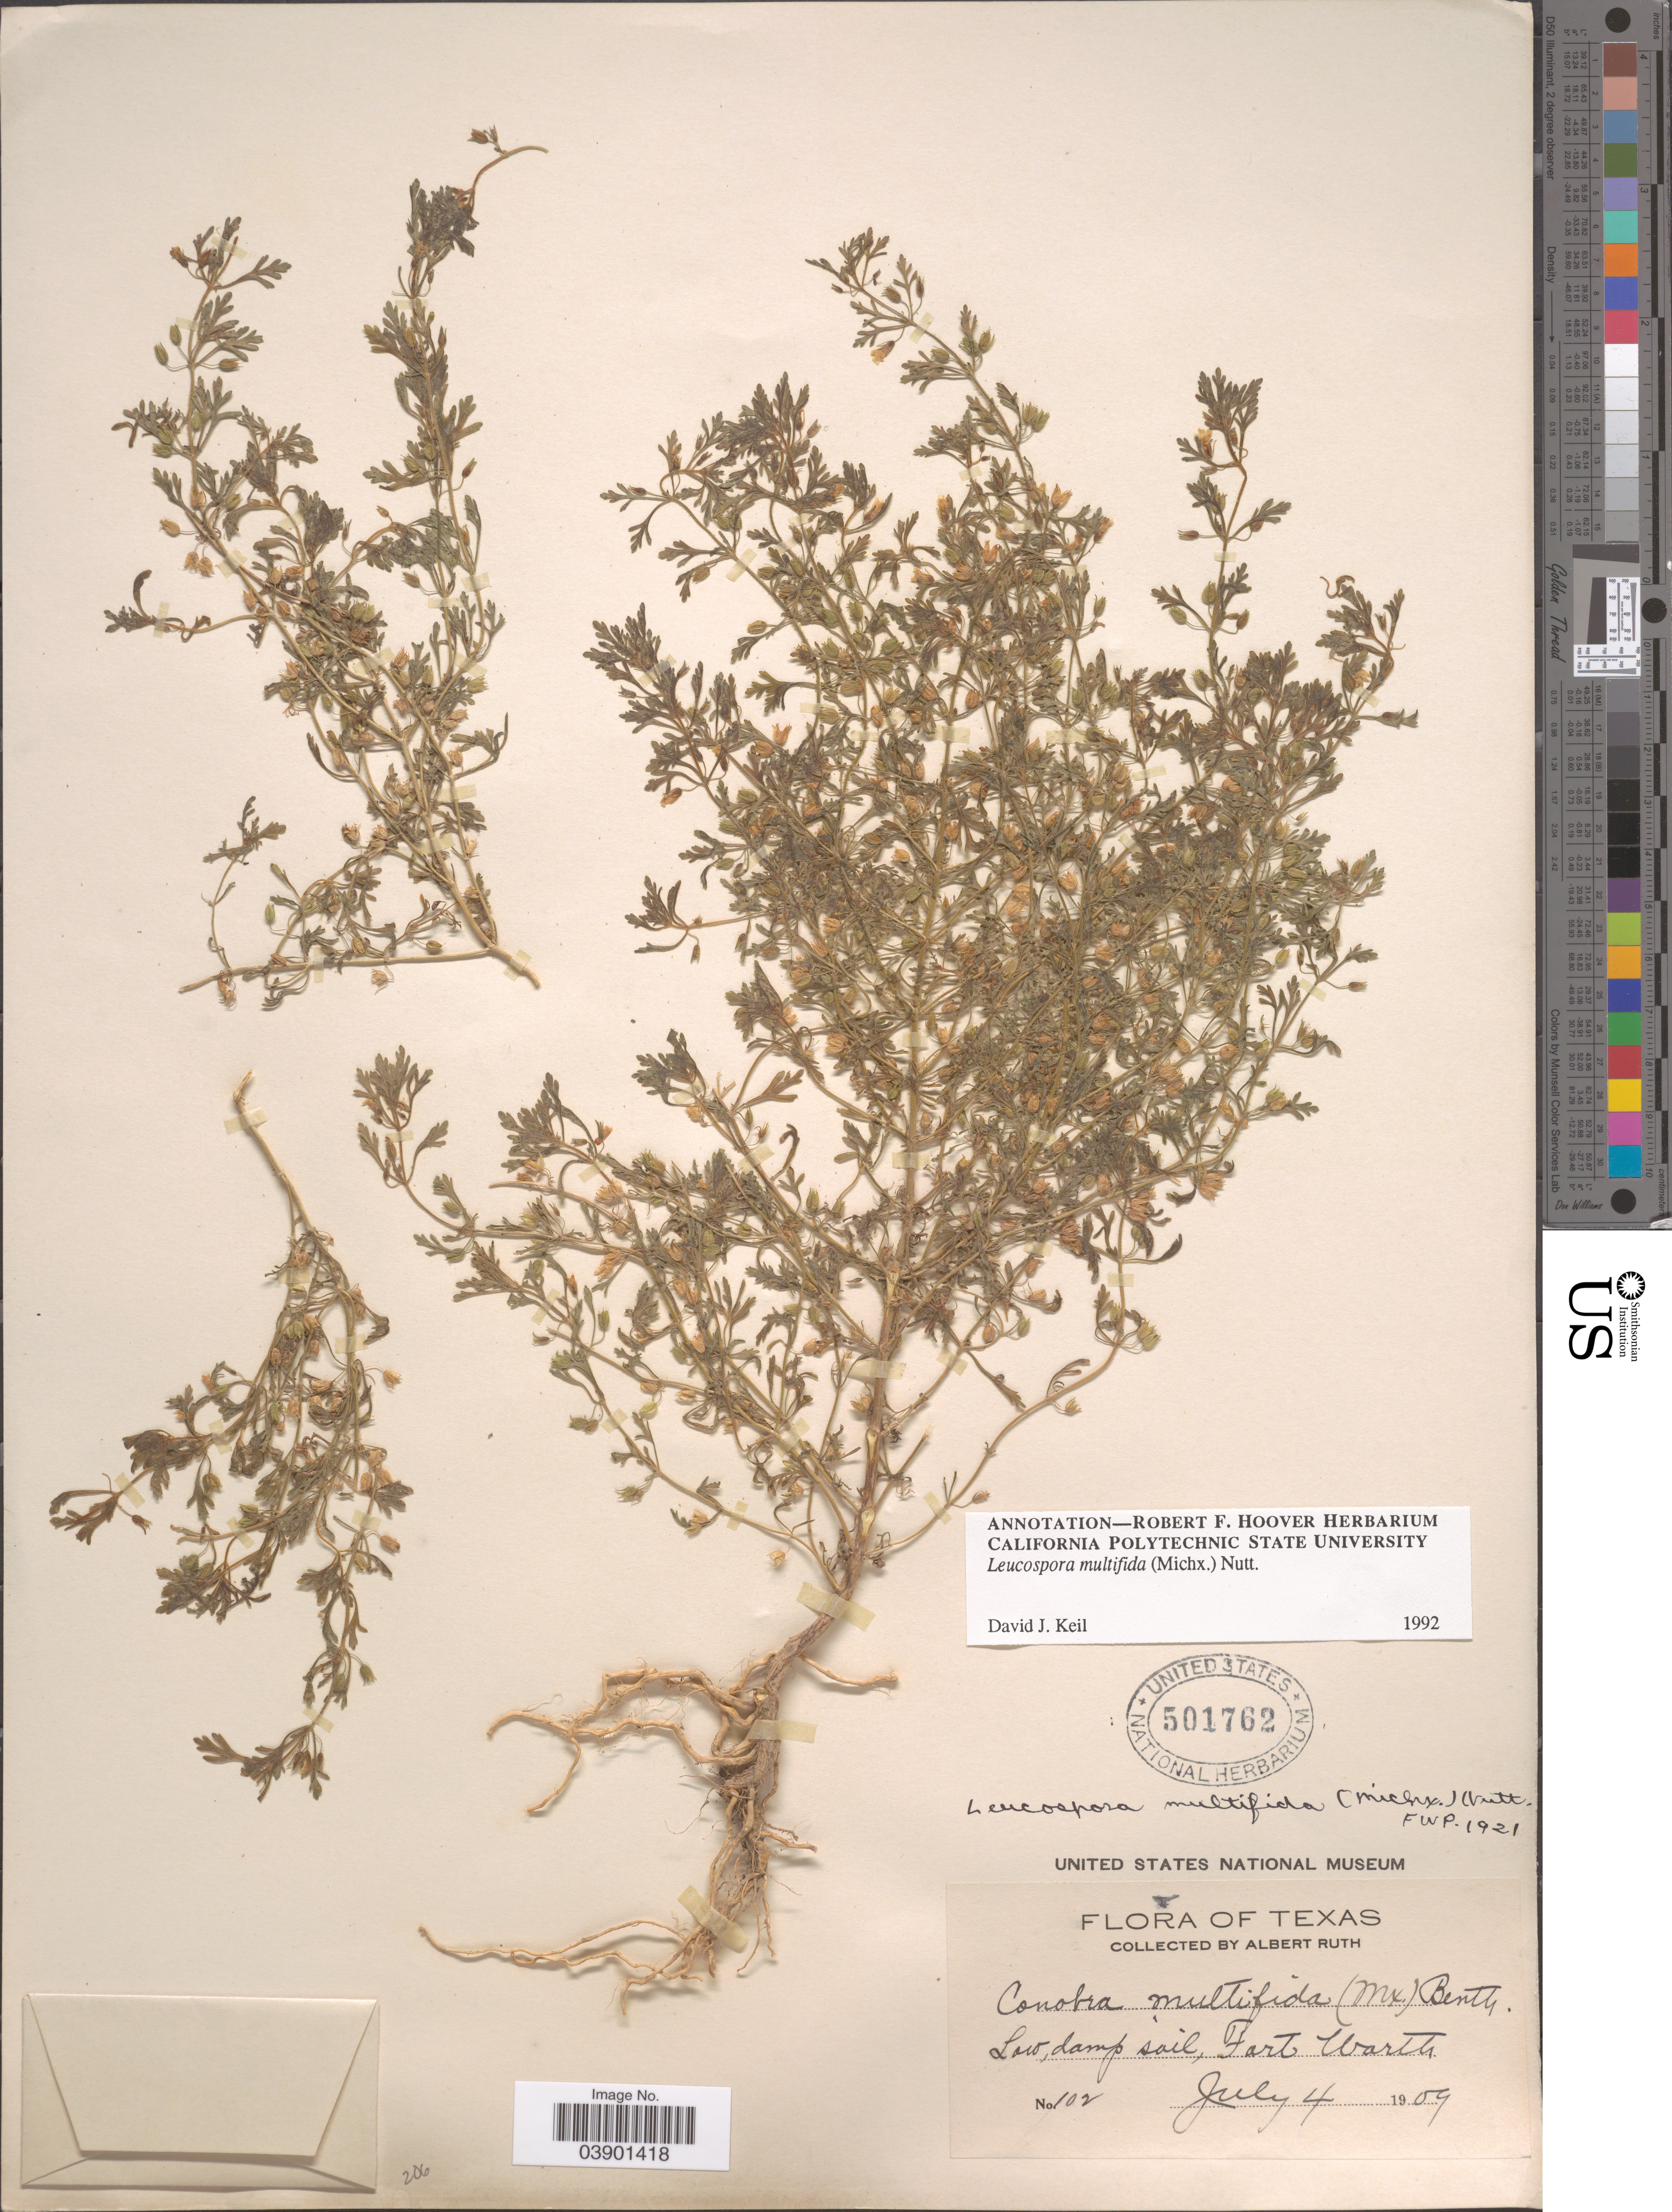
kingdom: Plantae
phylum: Tracheophyta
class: Magnoliopsida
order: Lamiales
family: Plantaginaceae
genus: Leucospora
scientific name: Leucospora multifida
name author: (Michx.) Nutt.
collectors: A. Ruth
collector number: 102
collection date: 1909-07-04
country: United States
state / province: Texas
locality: Fort Worth.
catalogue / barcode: US 501762